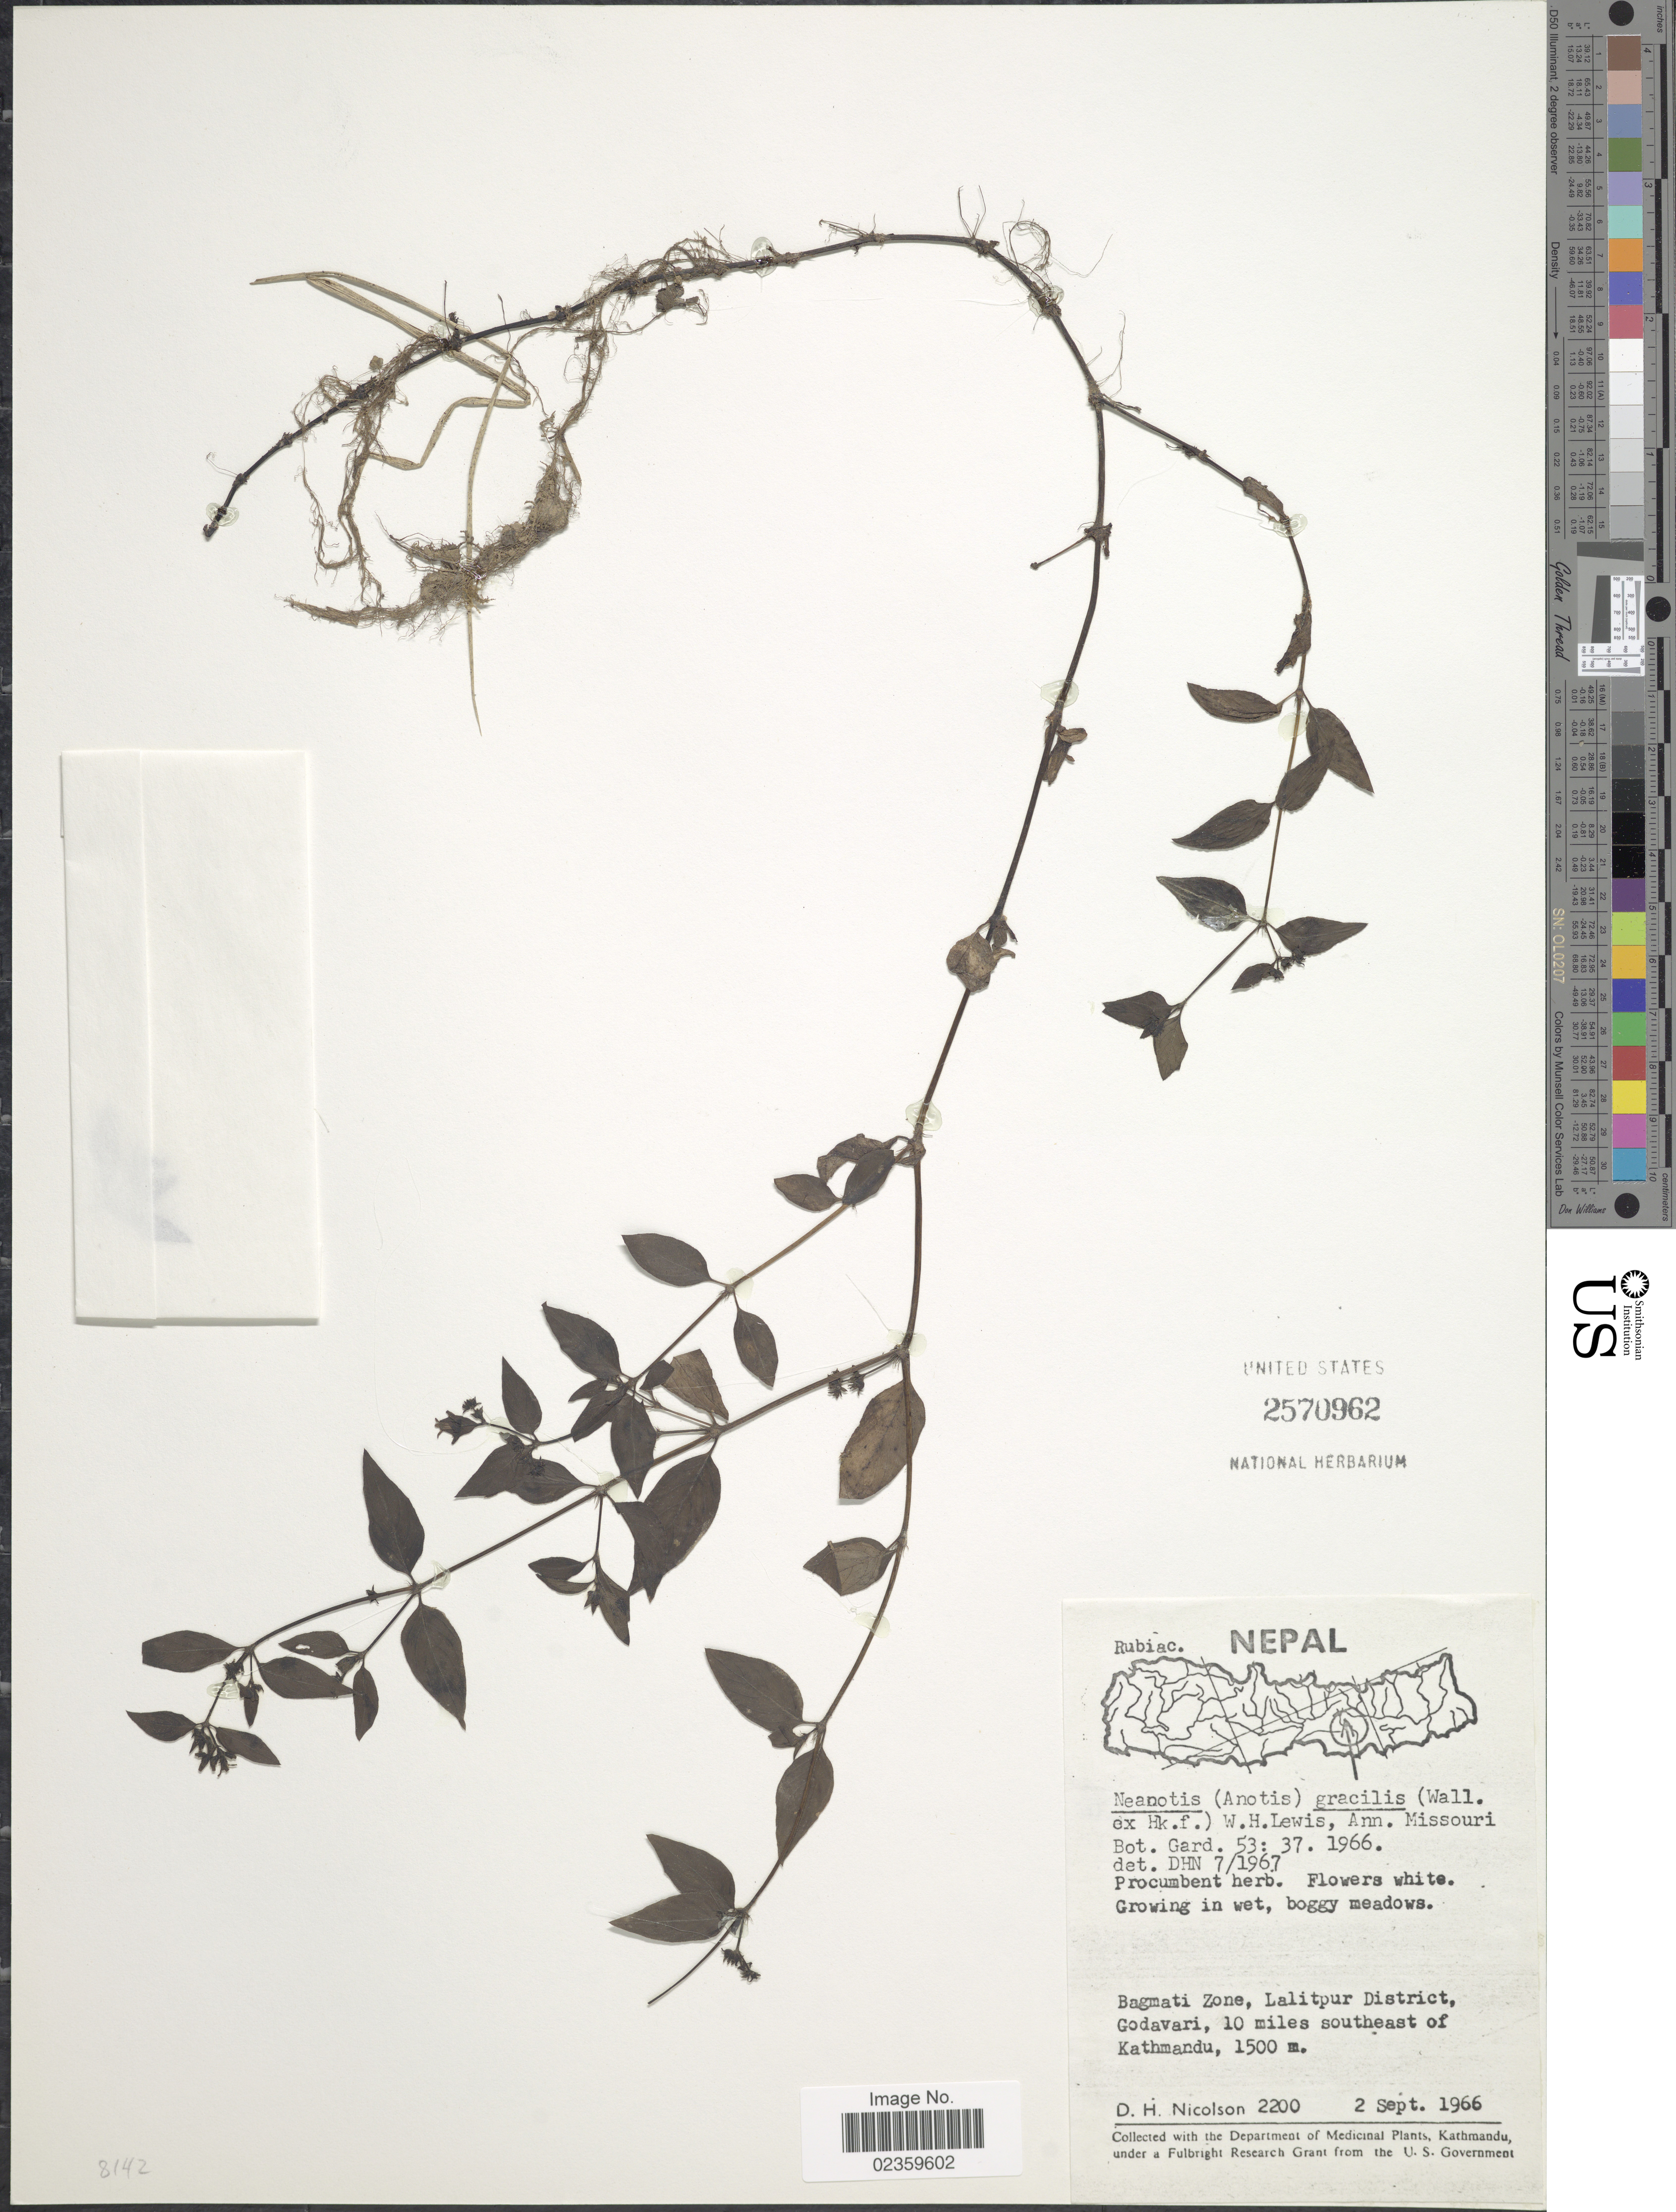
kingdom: Plantae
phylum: Tracheophyta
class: Magnoliopsida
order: Gentianales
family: Rubiaceae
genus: Neanotis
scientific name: Neanotis gracilis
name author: (Hook. f.) W.H. Lewis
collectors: D. H. Nicolson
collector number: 2200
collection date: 1966-09-02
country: Nepal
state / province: Bagmati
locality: Bagmati Zone, Lalitpur District, Godavari, 10 miles southeast of Kathmandu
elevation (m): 1500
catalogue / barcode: US 2570962